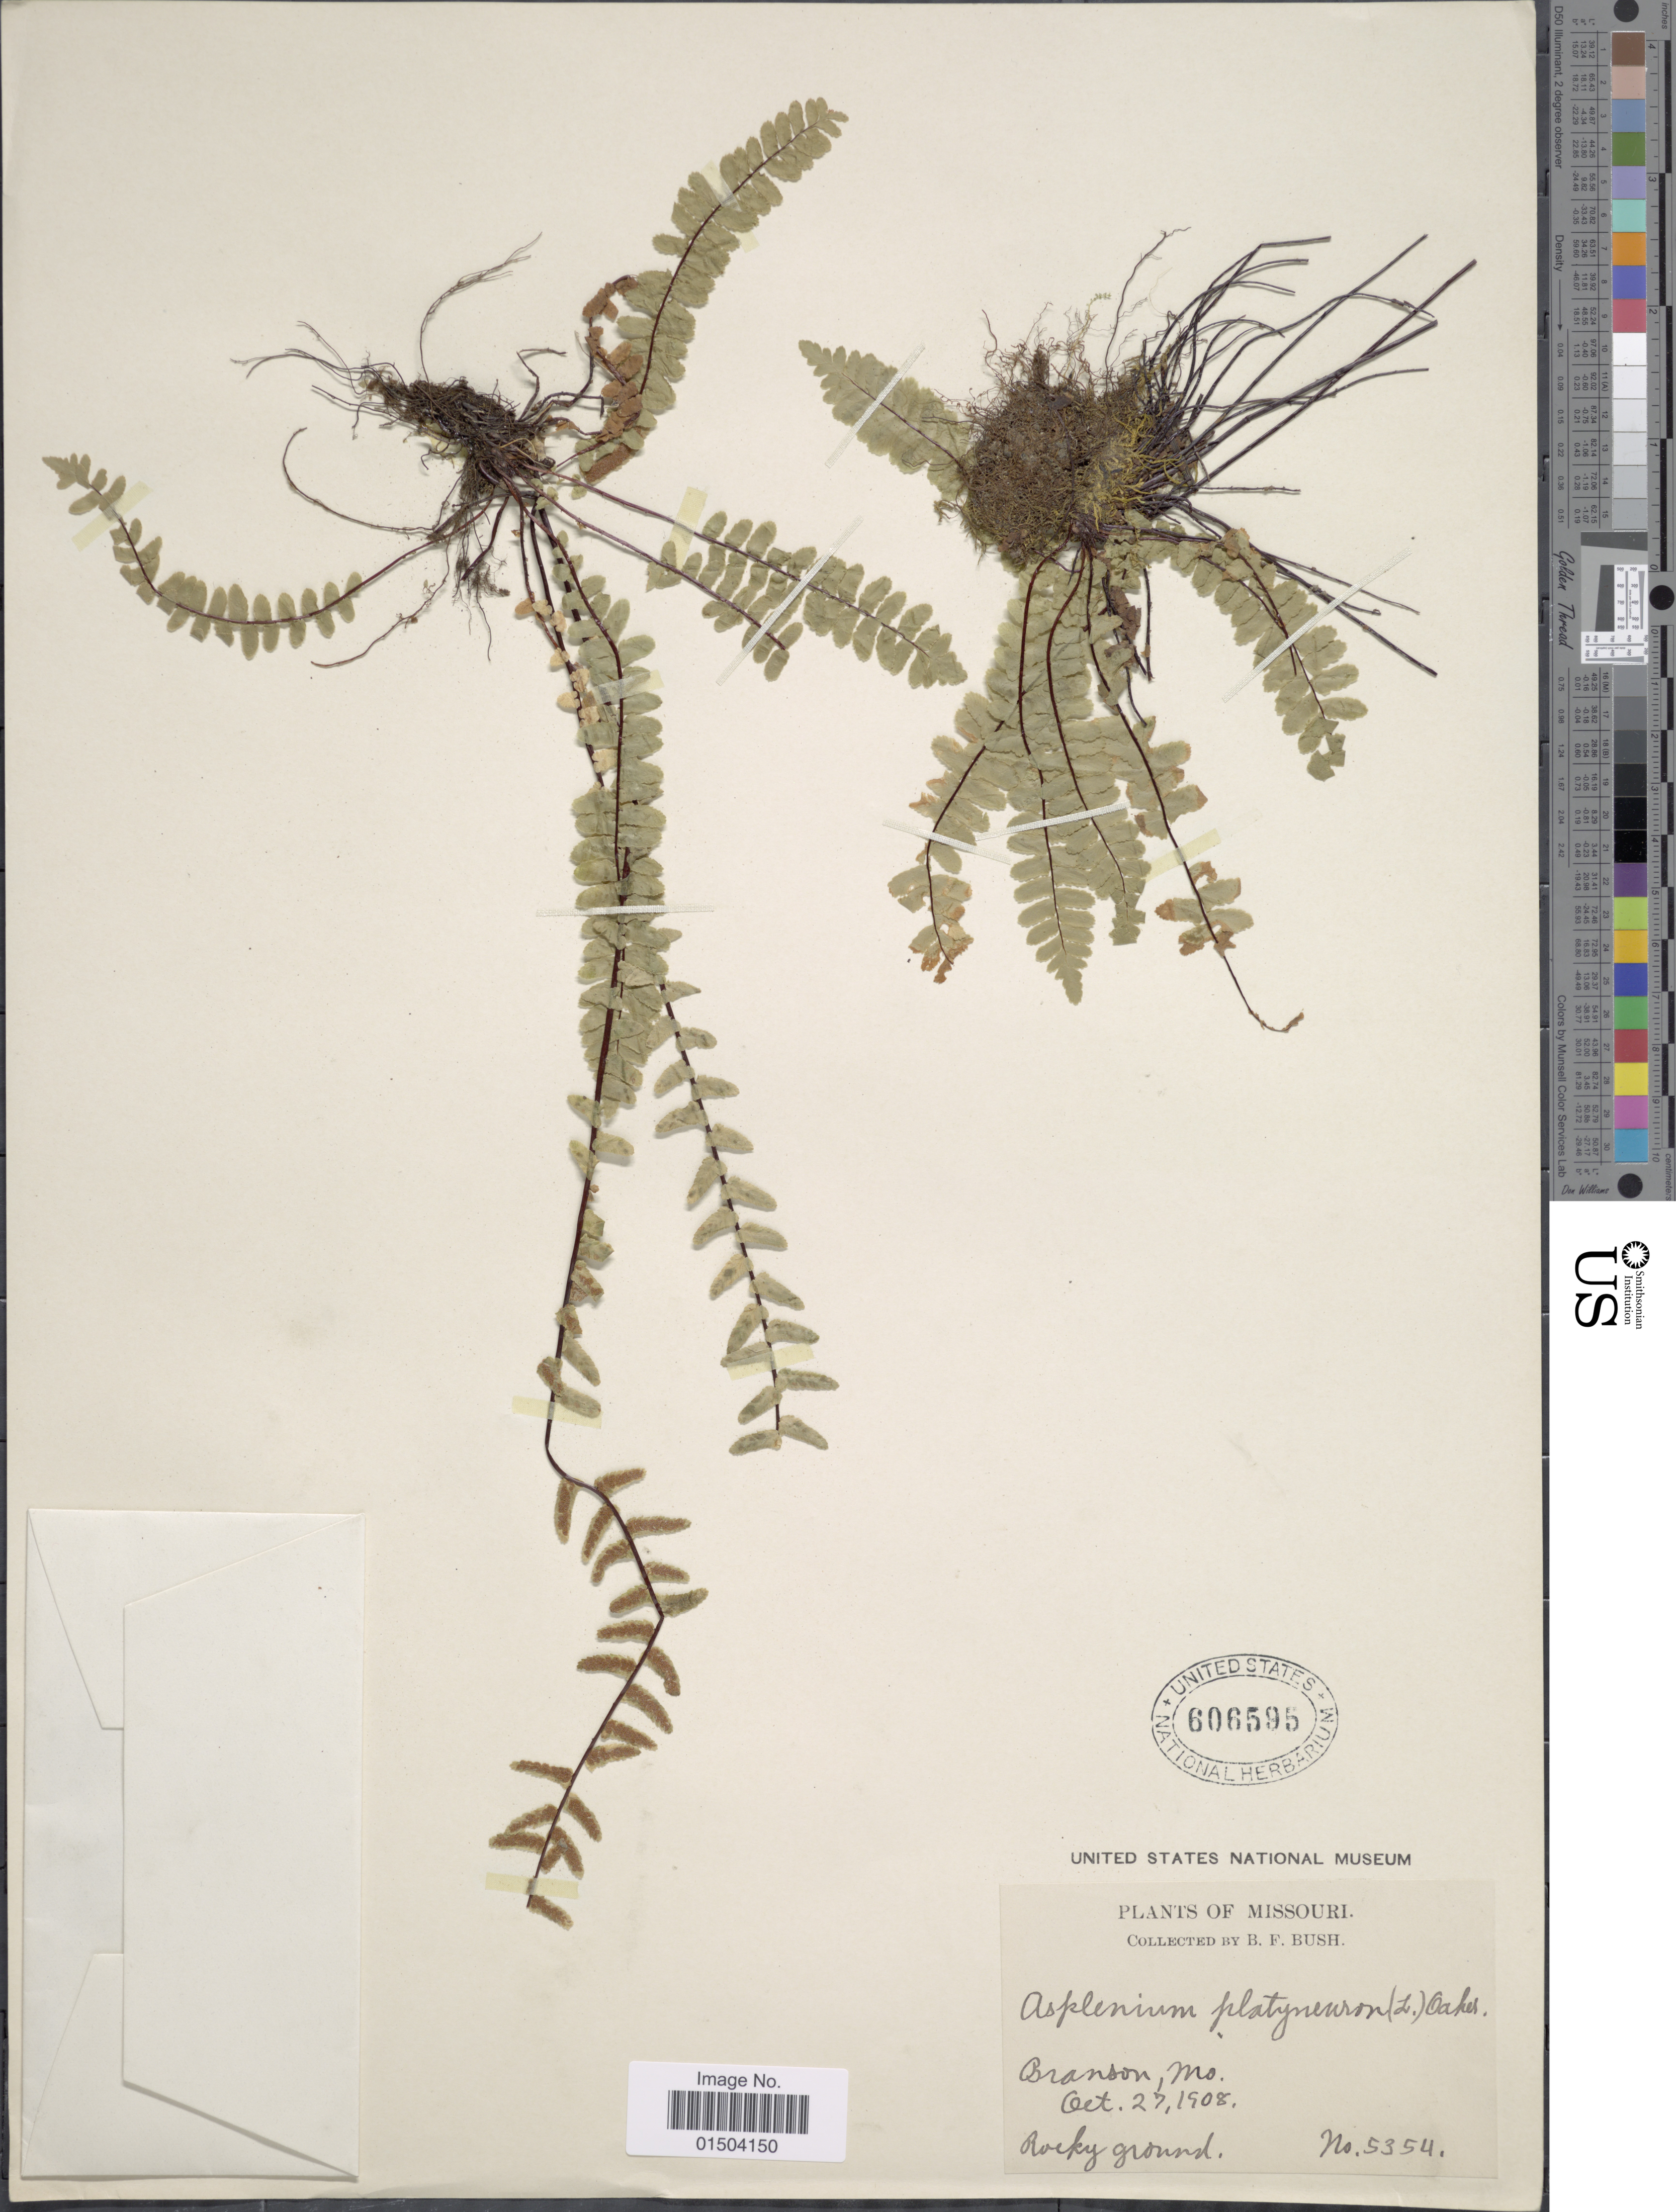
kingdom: Plantae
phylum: Tracheophyta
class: Polypodiopsida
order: Polypodiales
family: Aspleniaceae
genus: Asplenium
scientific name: Asplenium platyneuron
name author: (L.) Britton, Stearns & Poggenb.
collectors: B. F. Bush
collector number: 5354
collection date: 1908-10-27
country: United States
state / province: Missouri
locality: Branson.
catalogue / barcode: US 606595